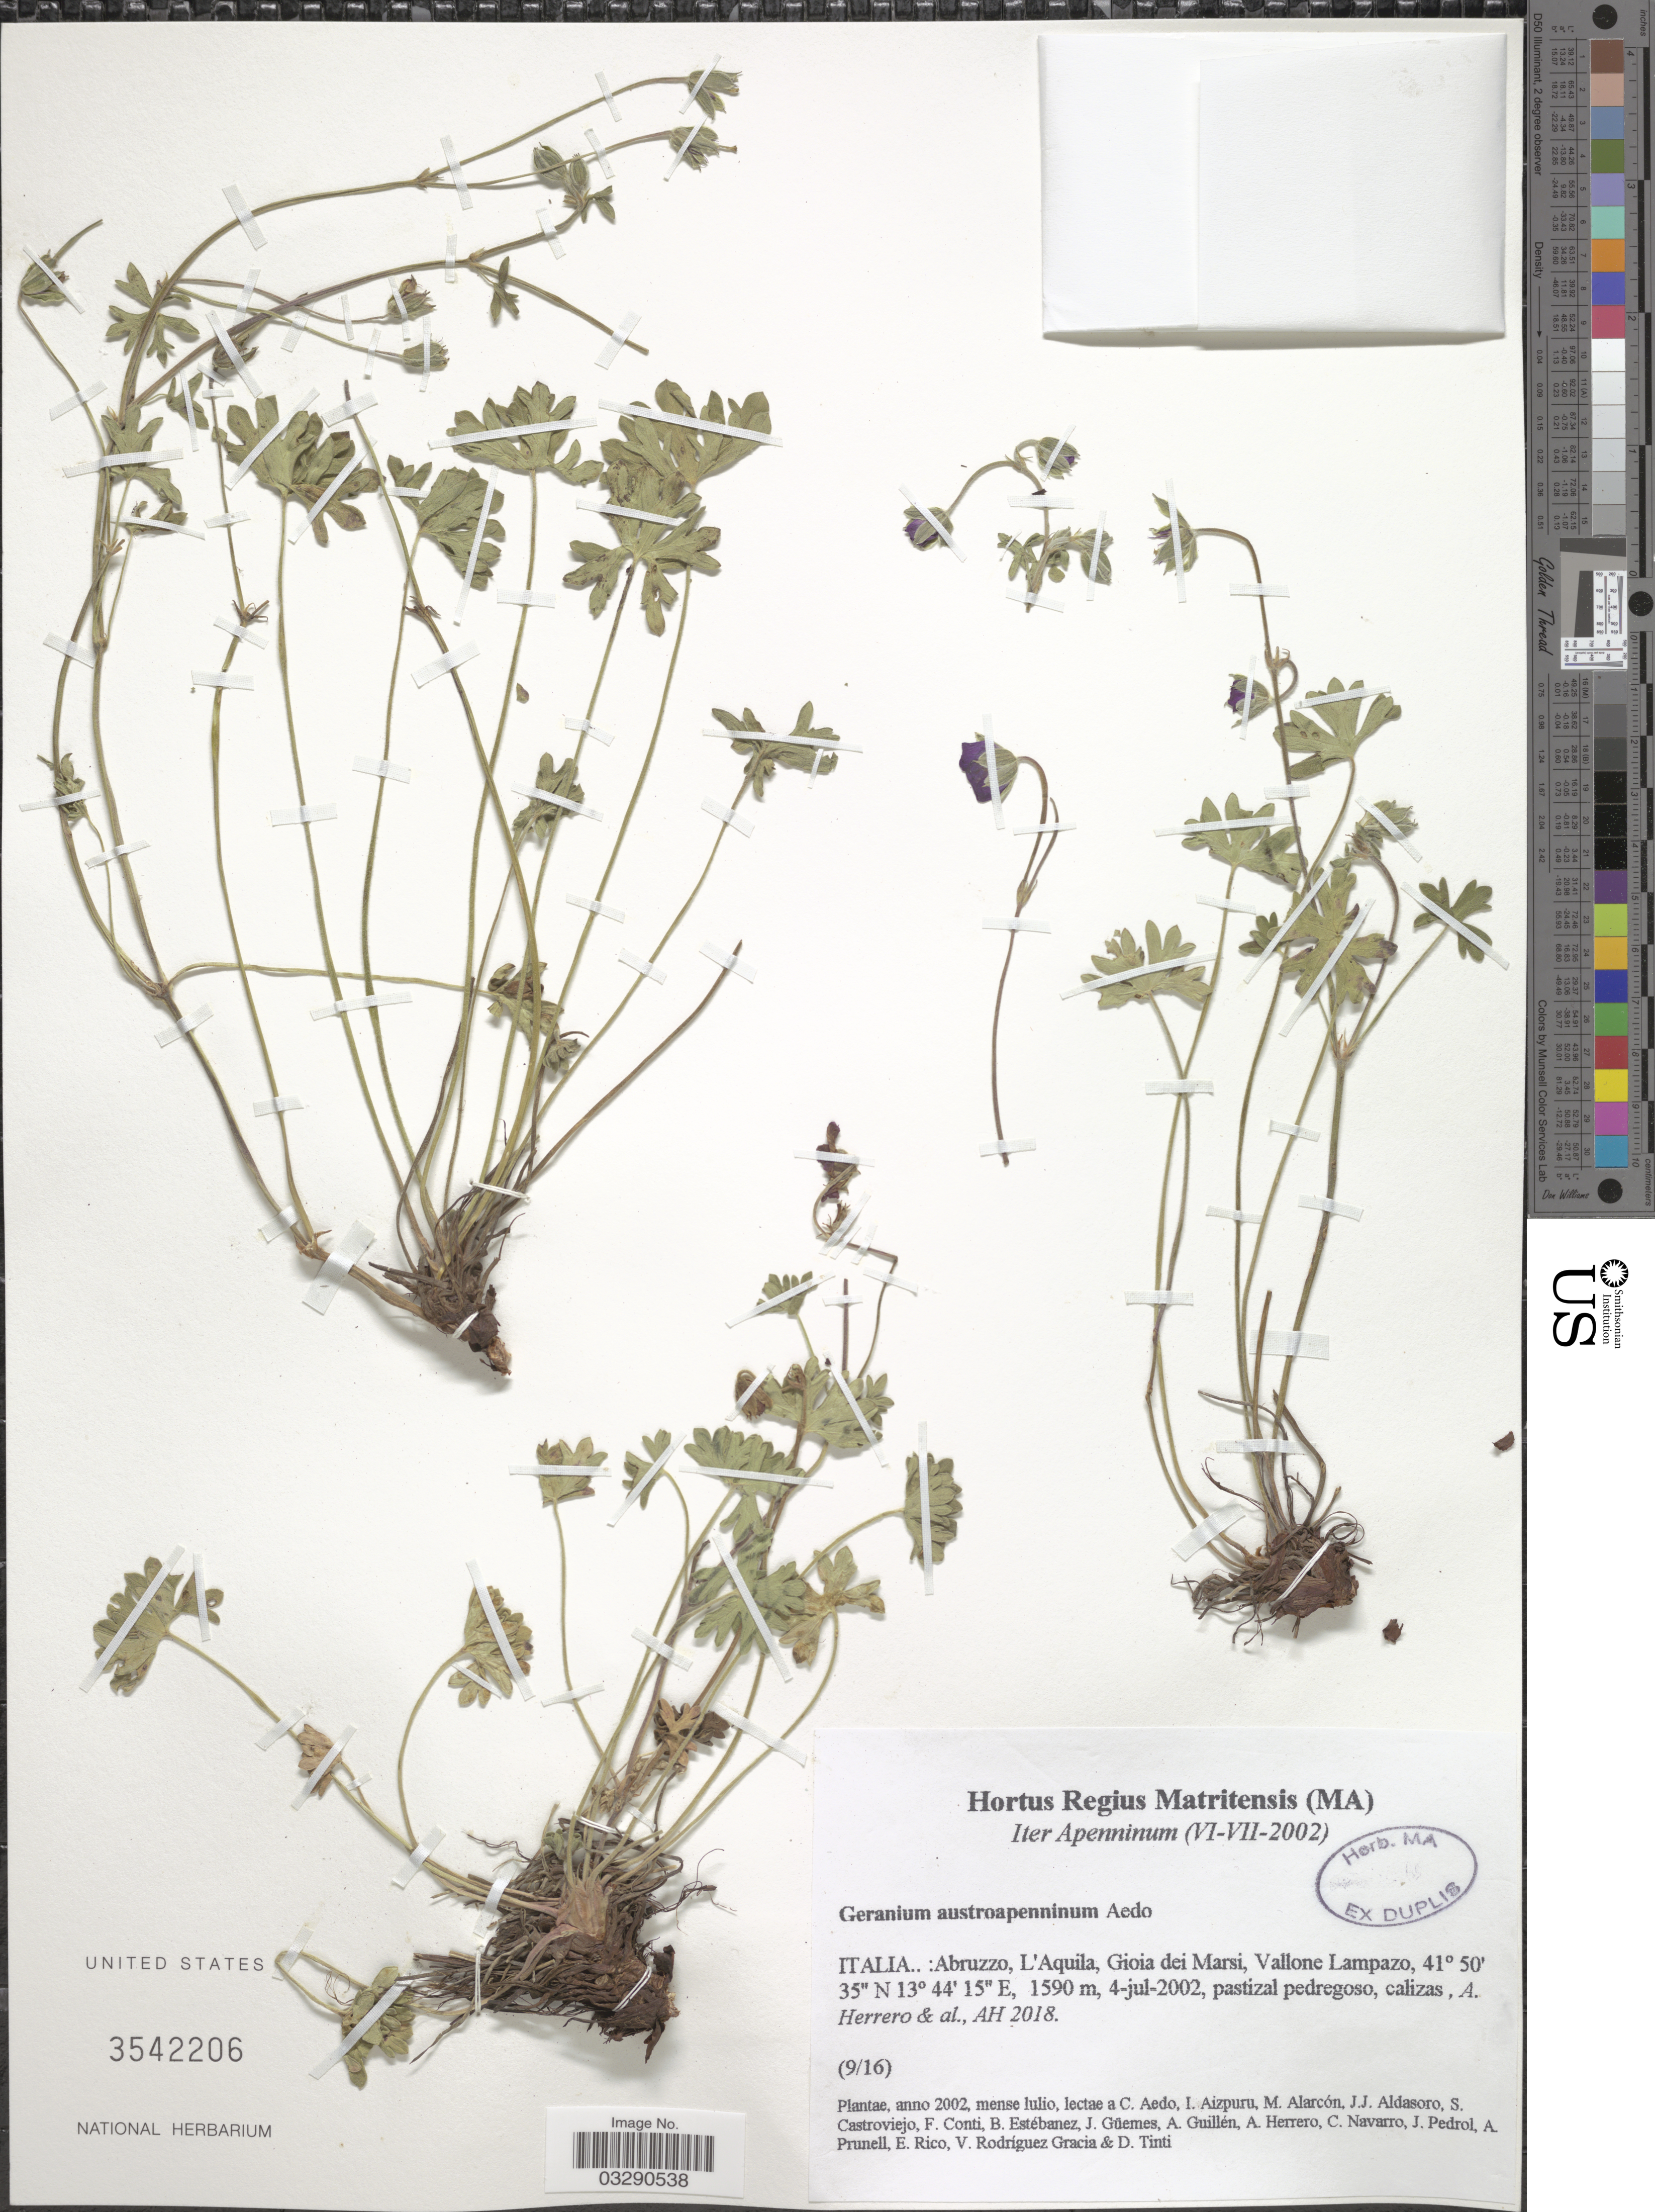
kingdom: Plantae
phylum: Tracheophyta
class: Magnoliopsida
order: Geraniales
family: Geraniaceae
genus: Geranium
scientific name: Geranium austropenninum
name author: Aedo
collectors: A. Herrero & et al.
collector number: AH2018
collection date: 2002-07-04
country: Italy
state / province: Abruzzo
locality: L'Aquila, Gioia dei Marsi, Vallone Lampazo.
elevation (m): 1590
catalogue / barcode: US 3542206